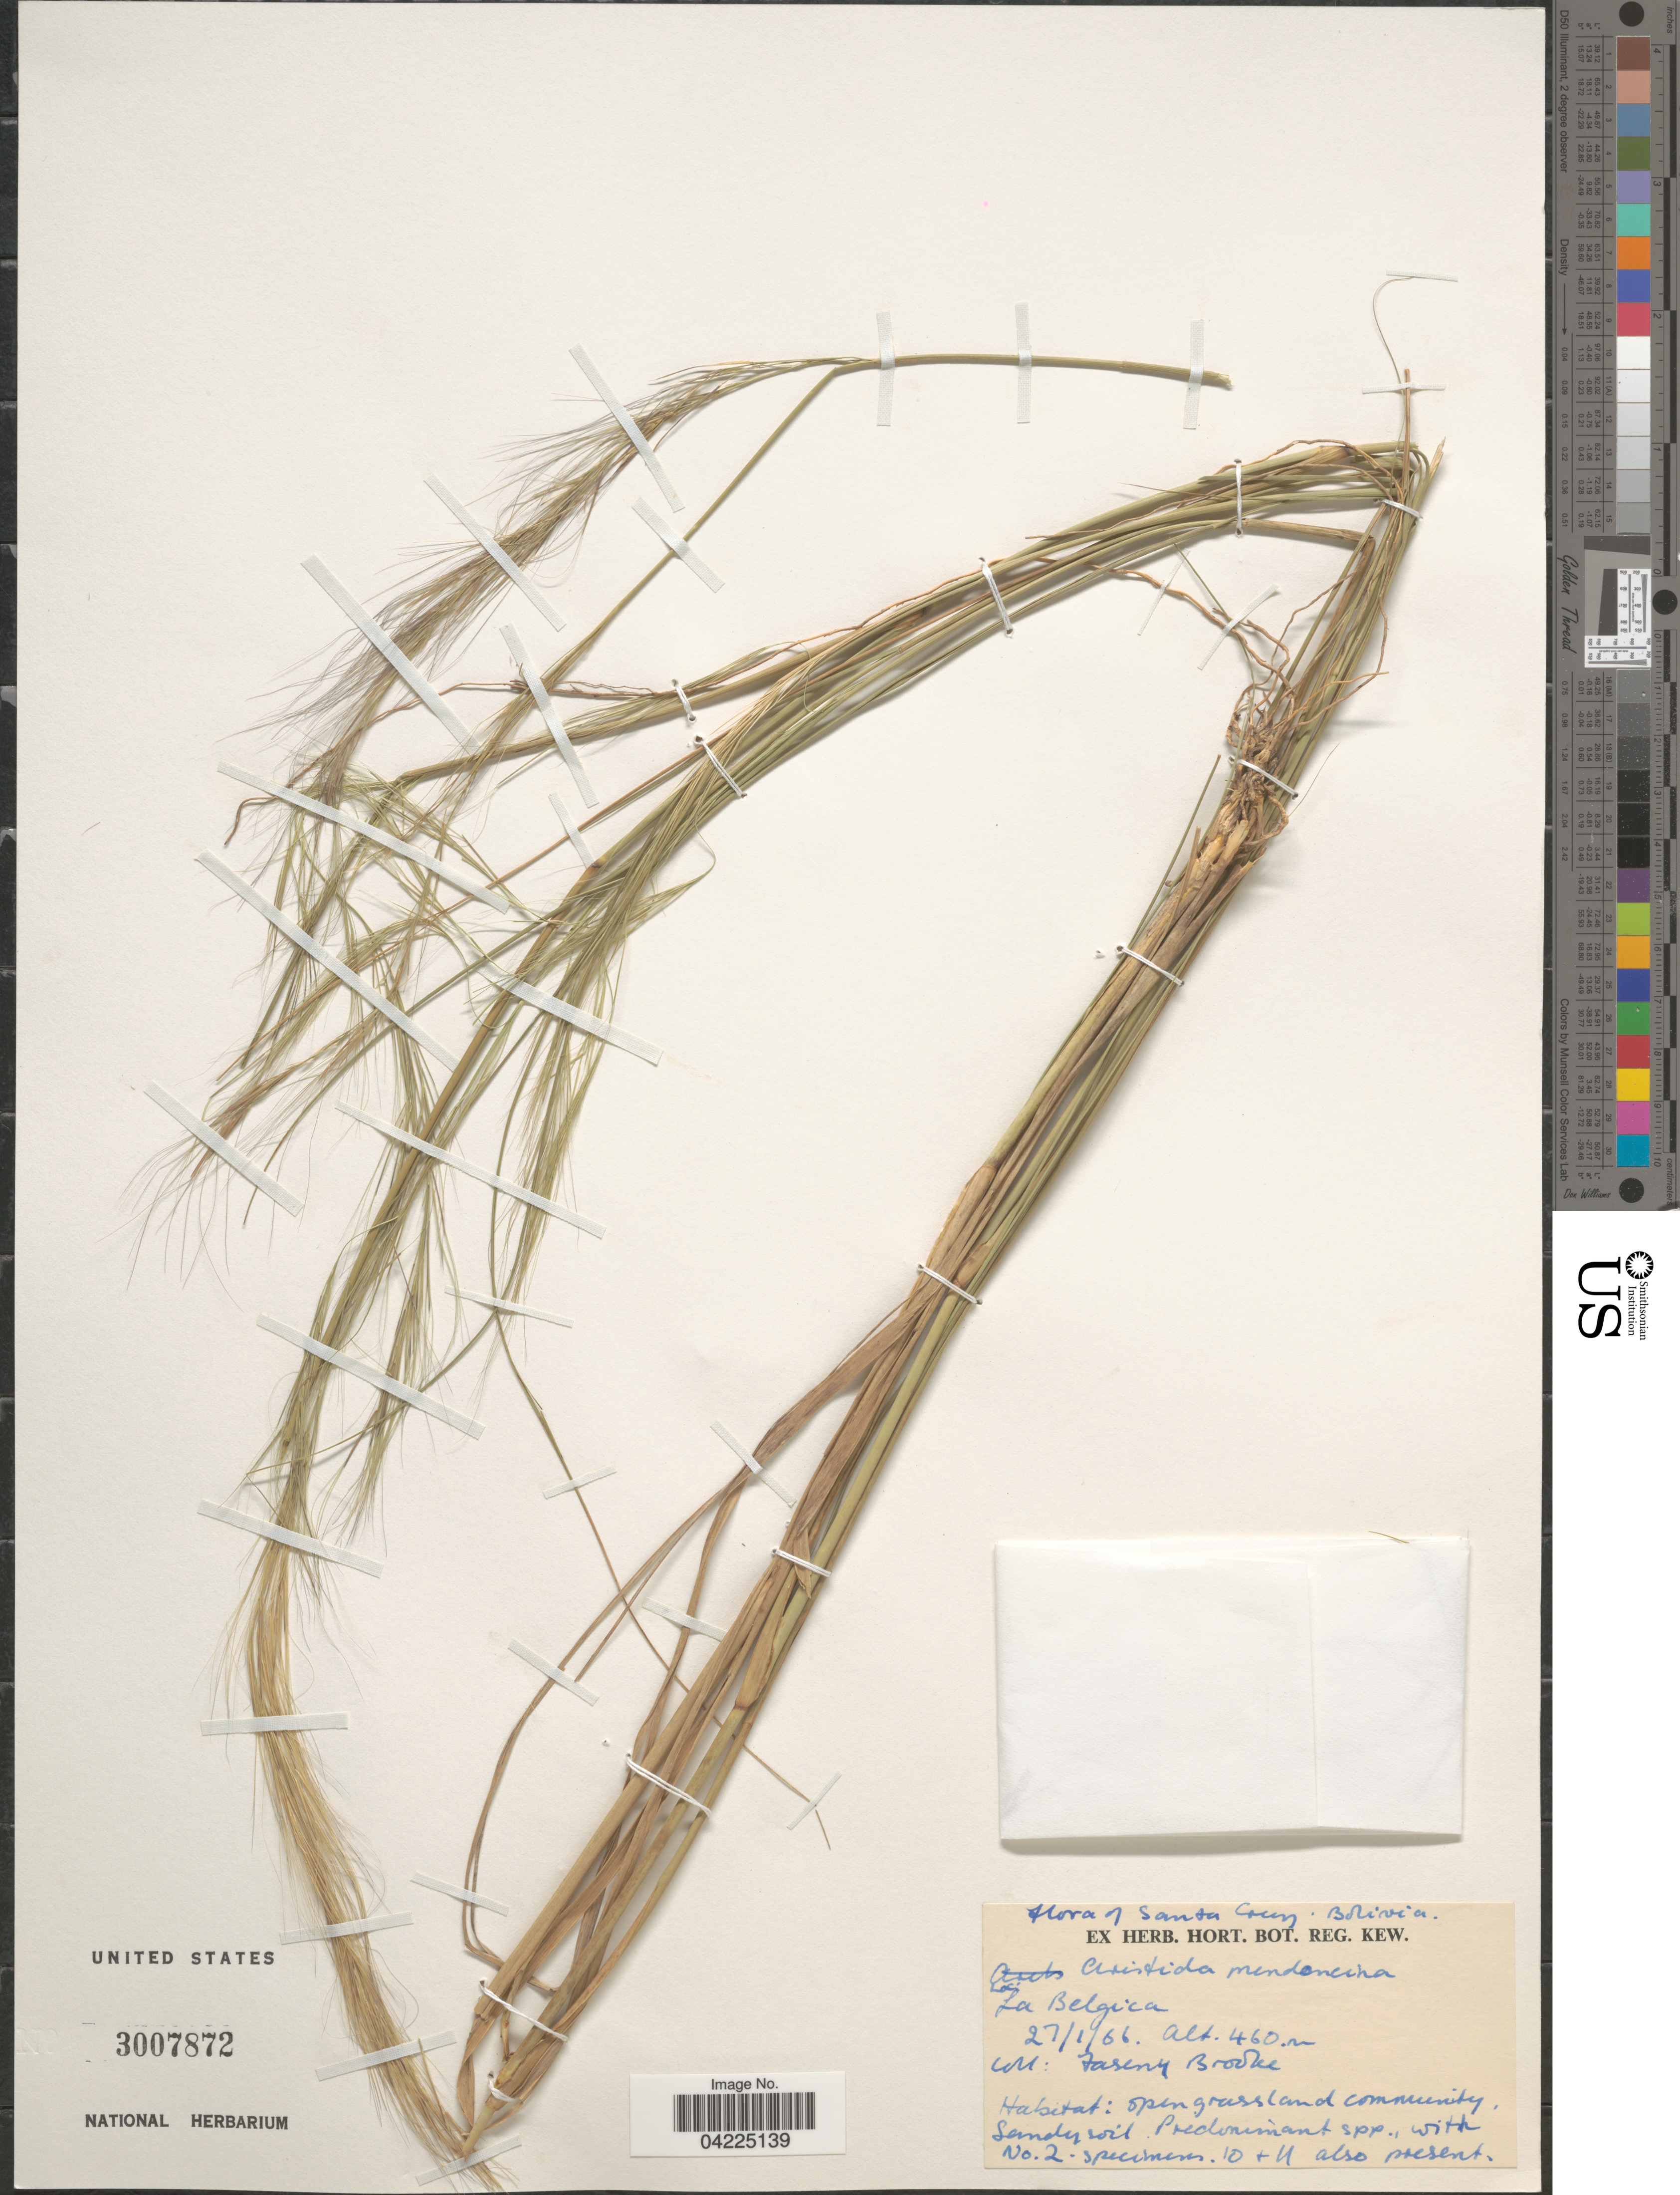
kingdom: Plantae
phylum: Tracheophyta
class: Liliopsida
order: Poales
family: Poaceae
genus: Aristida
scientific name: Aristida mendocina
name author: Phil.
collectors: T. Brooke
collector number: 2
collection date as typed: Transcribed d/m/y: 27/1/66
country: Bolivia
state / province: Santa Cruz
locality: La Belgica.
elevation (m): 460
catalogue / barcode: US 3007872